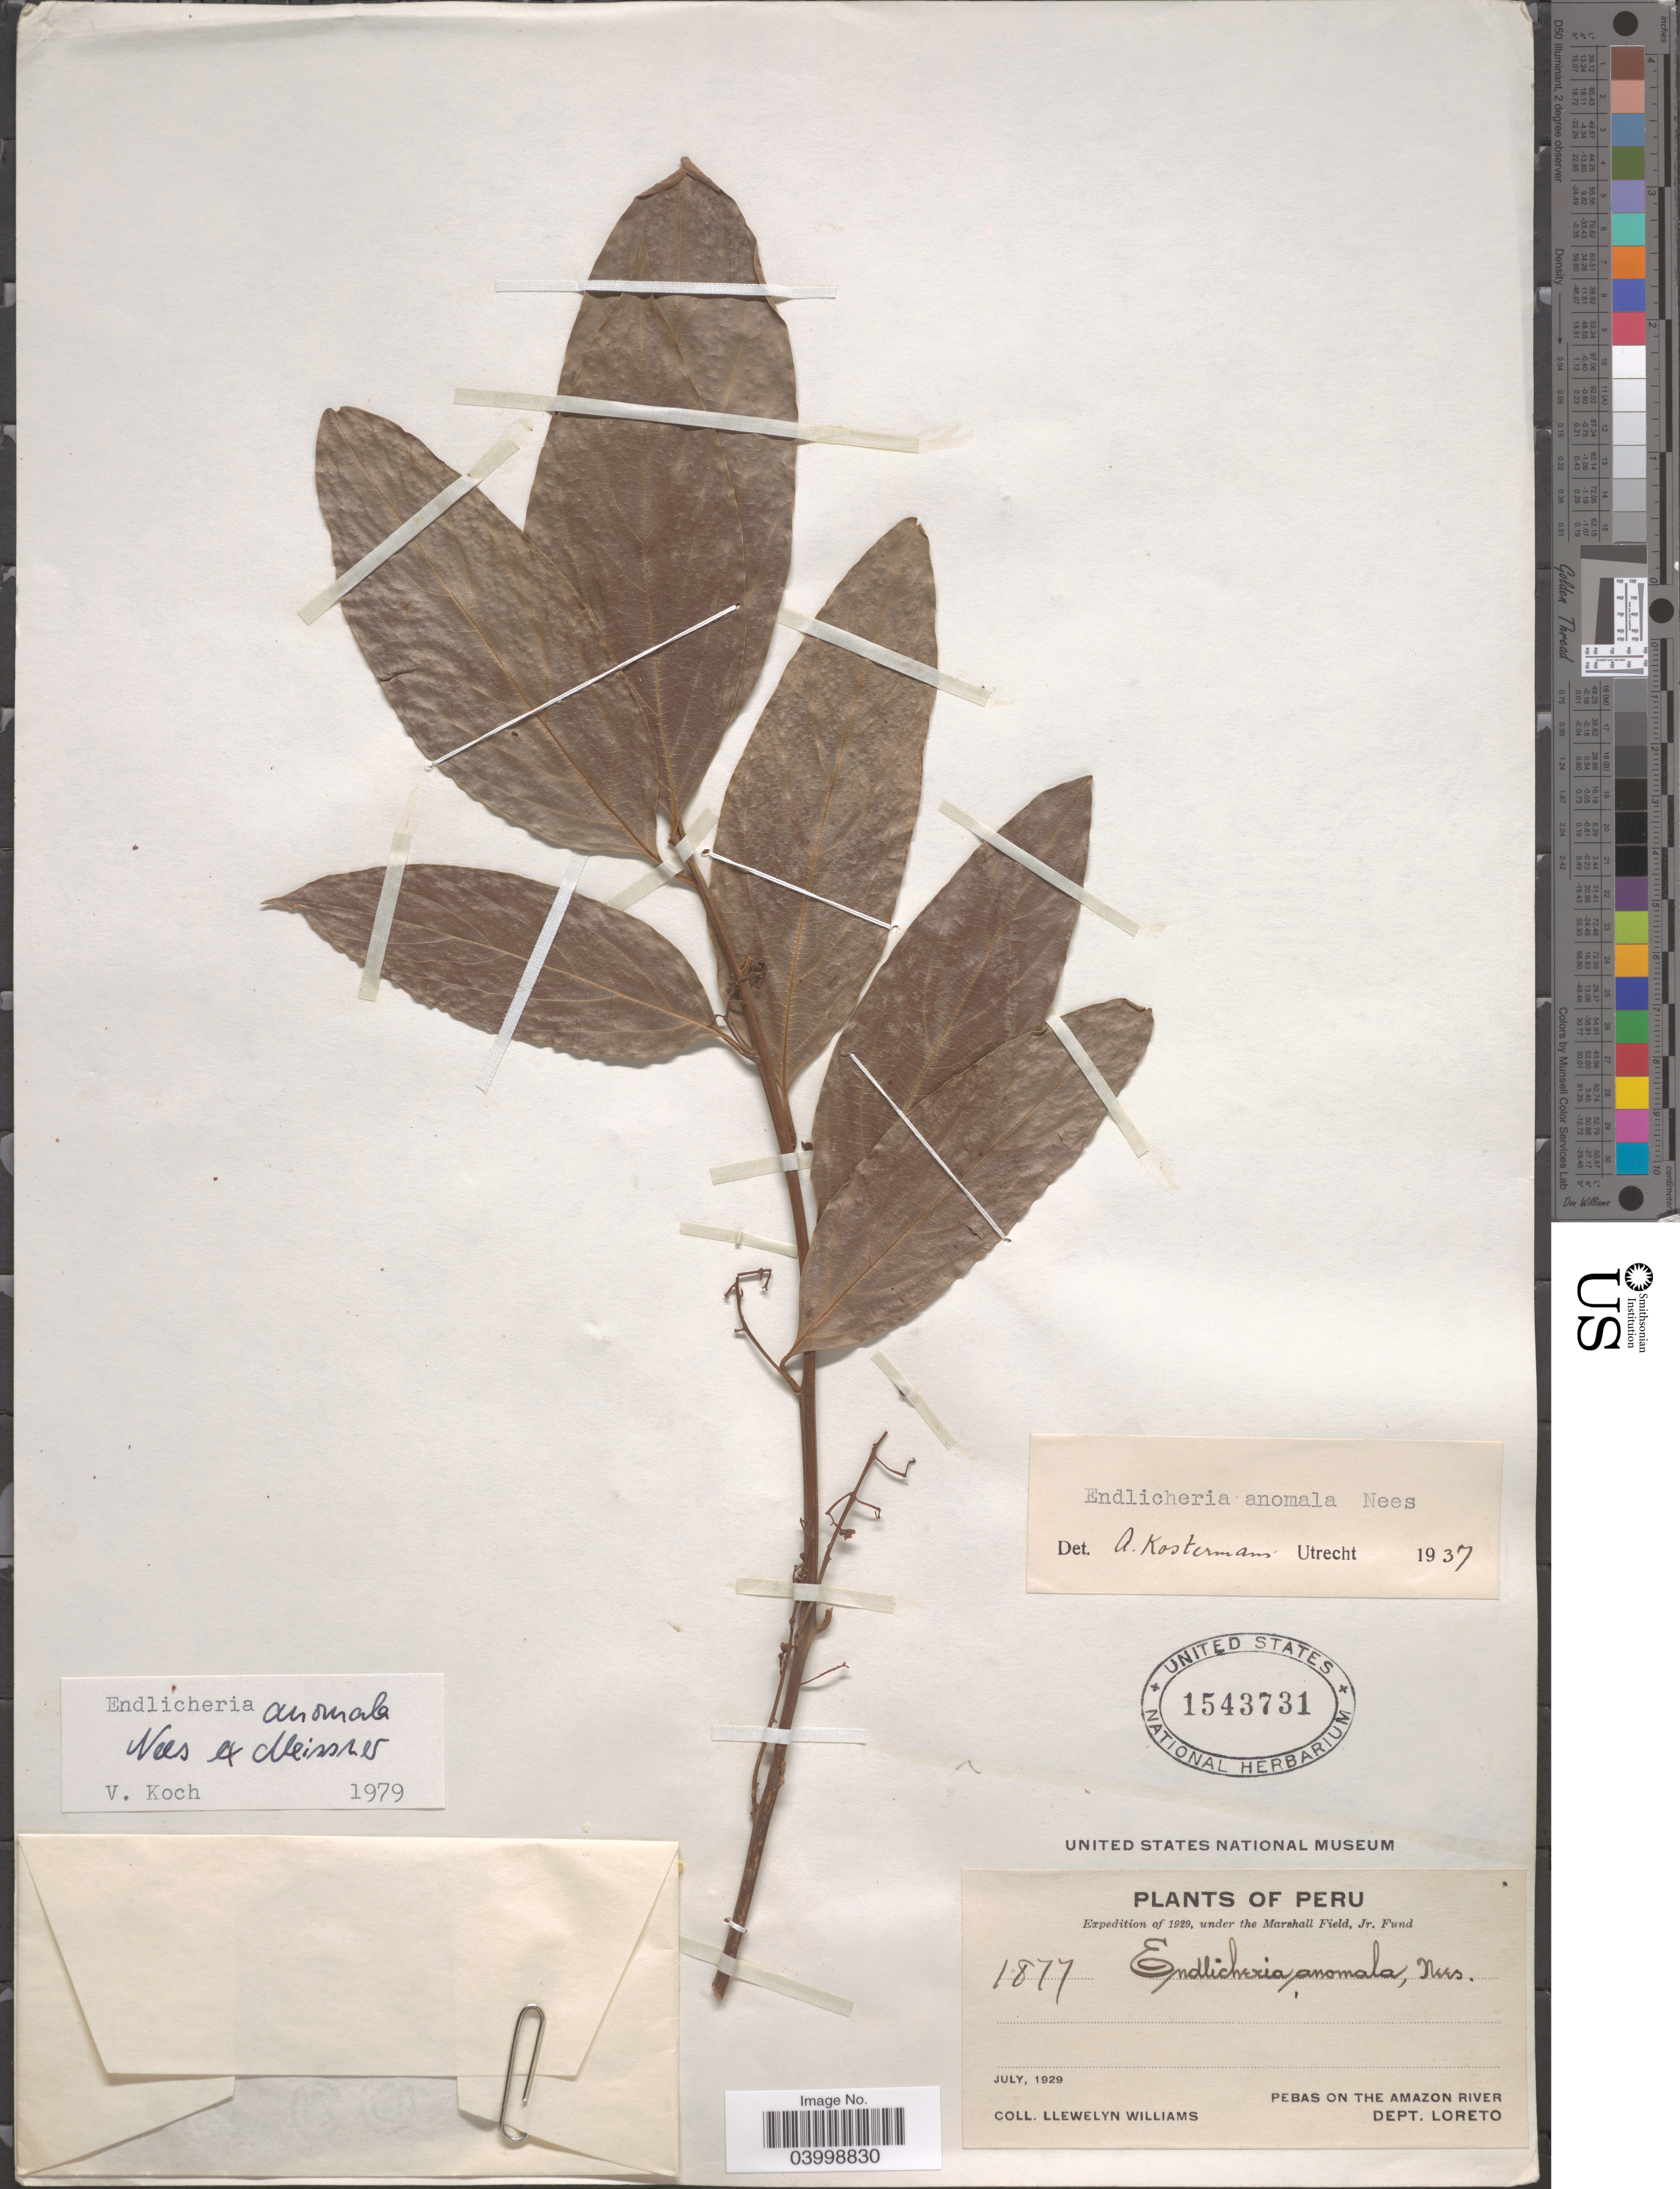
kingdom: Plantae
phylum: Tracheophyta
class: Magnoliopsida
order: Laurales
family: Lauraceae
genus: Endlicheria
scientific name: Endlicheria anomala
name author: Nees ex Meisn.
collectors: Ll. Williams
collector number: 1877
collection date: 1929-07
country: Peru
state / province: Loreto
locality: Pebas on the Amazon River. Dept. Loreto.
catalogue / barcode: US 1543731